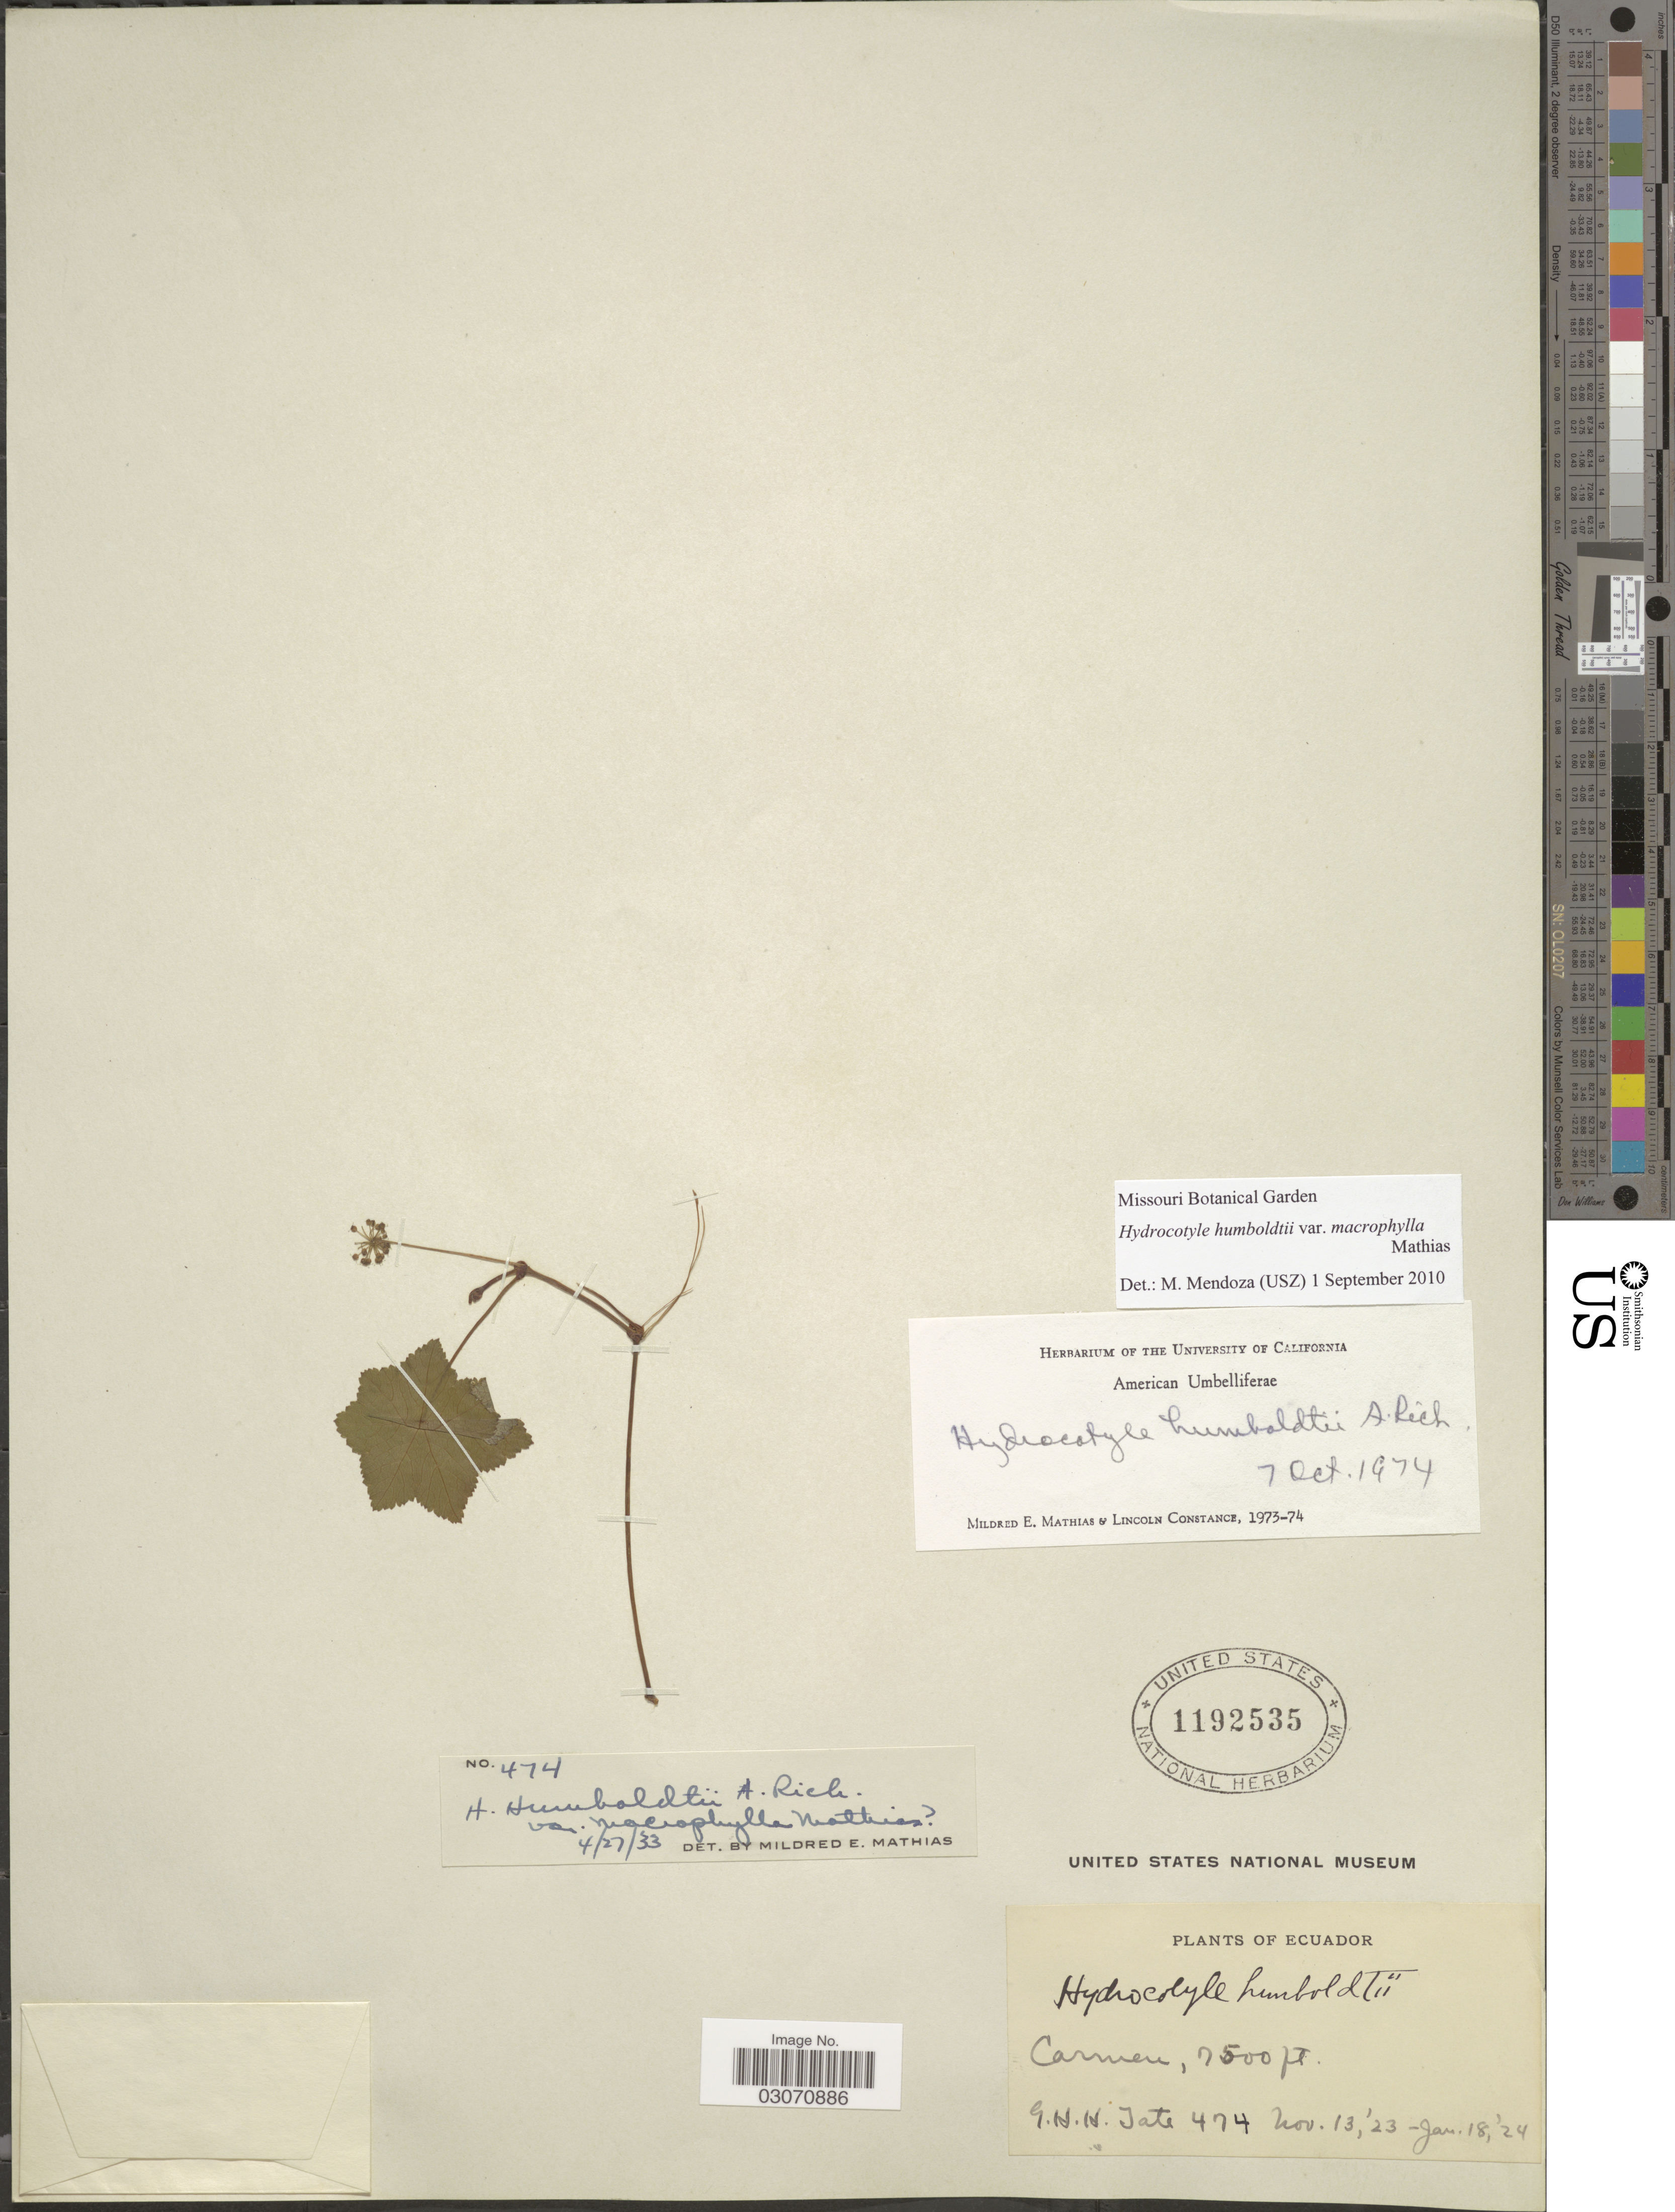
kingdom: Plantae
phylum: Tracheophyta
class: Magnoliopsida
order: Apiales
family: Araliaceae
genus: Hydrocotyle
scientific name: Hydrocotyle humboldtii var. macrophylla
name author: Mathias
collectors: G. H. H.Tate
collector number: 474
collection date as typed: Transcribed d/m/y: 13/11/23 to 18/1/24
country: Ecuador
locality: Carmen.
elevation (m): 2286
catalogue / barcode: US 1192535